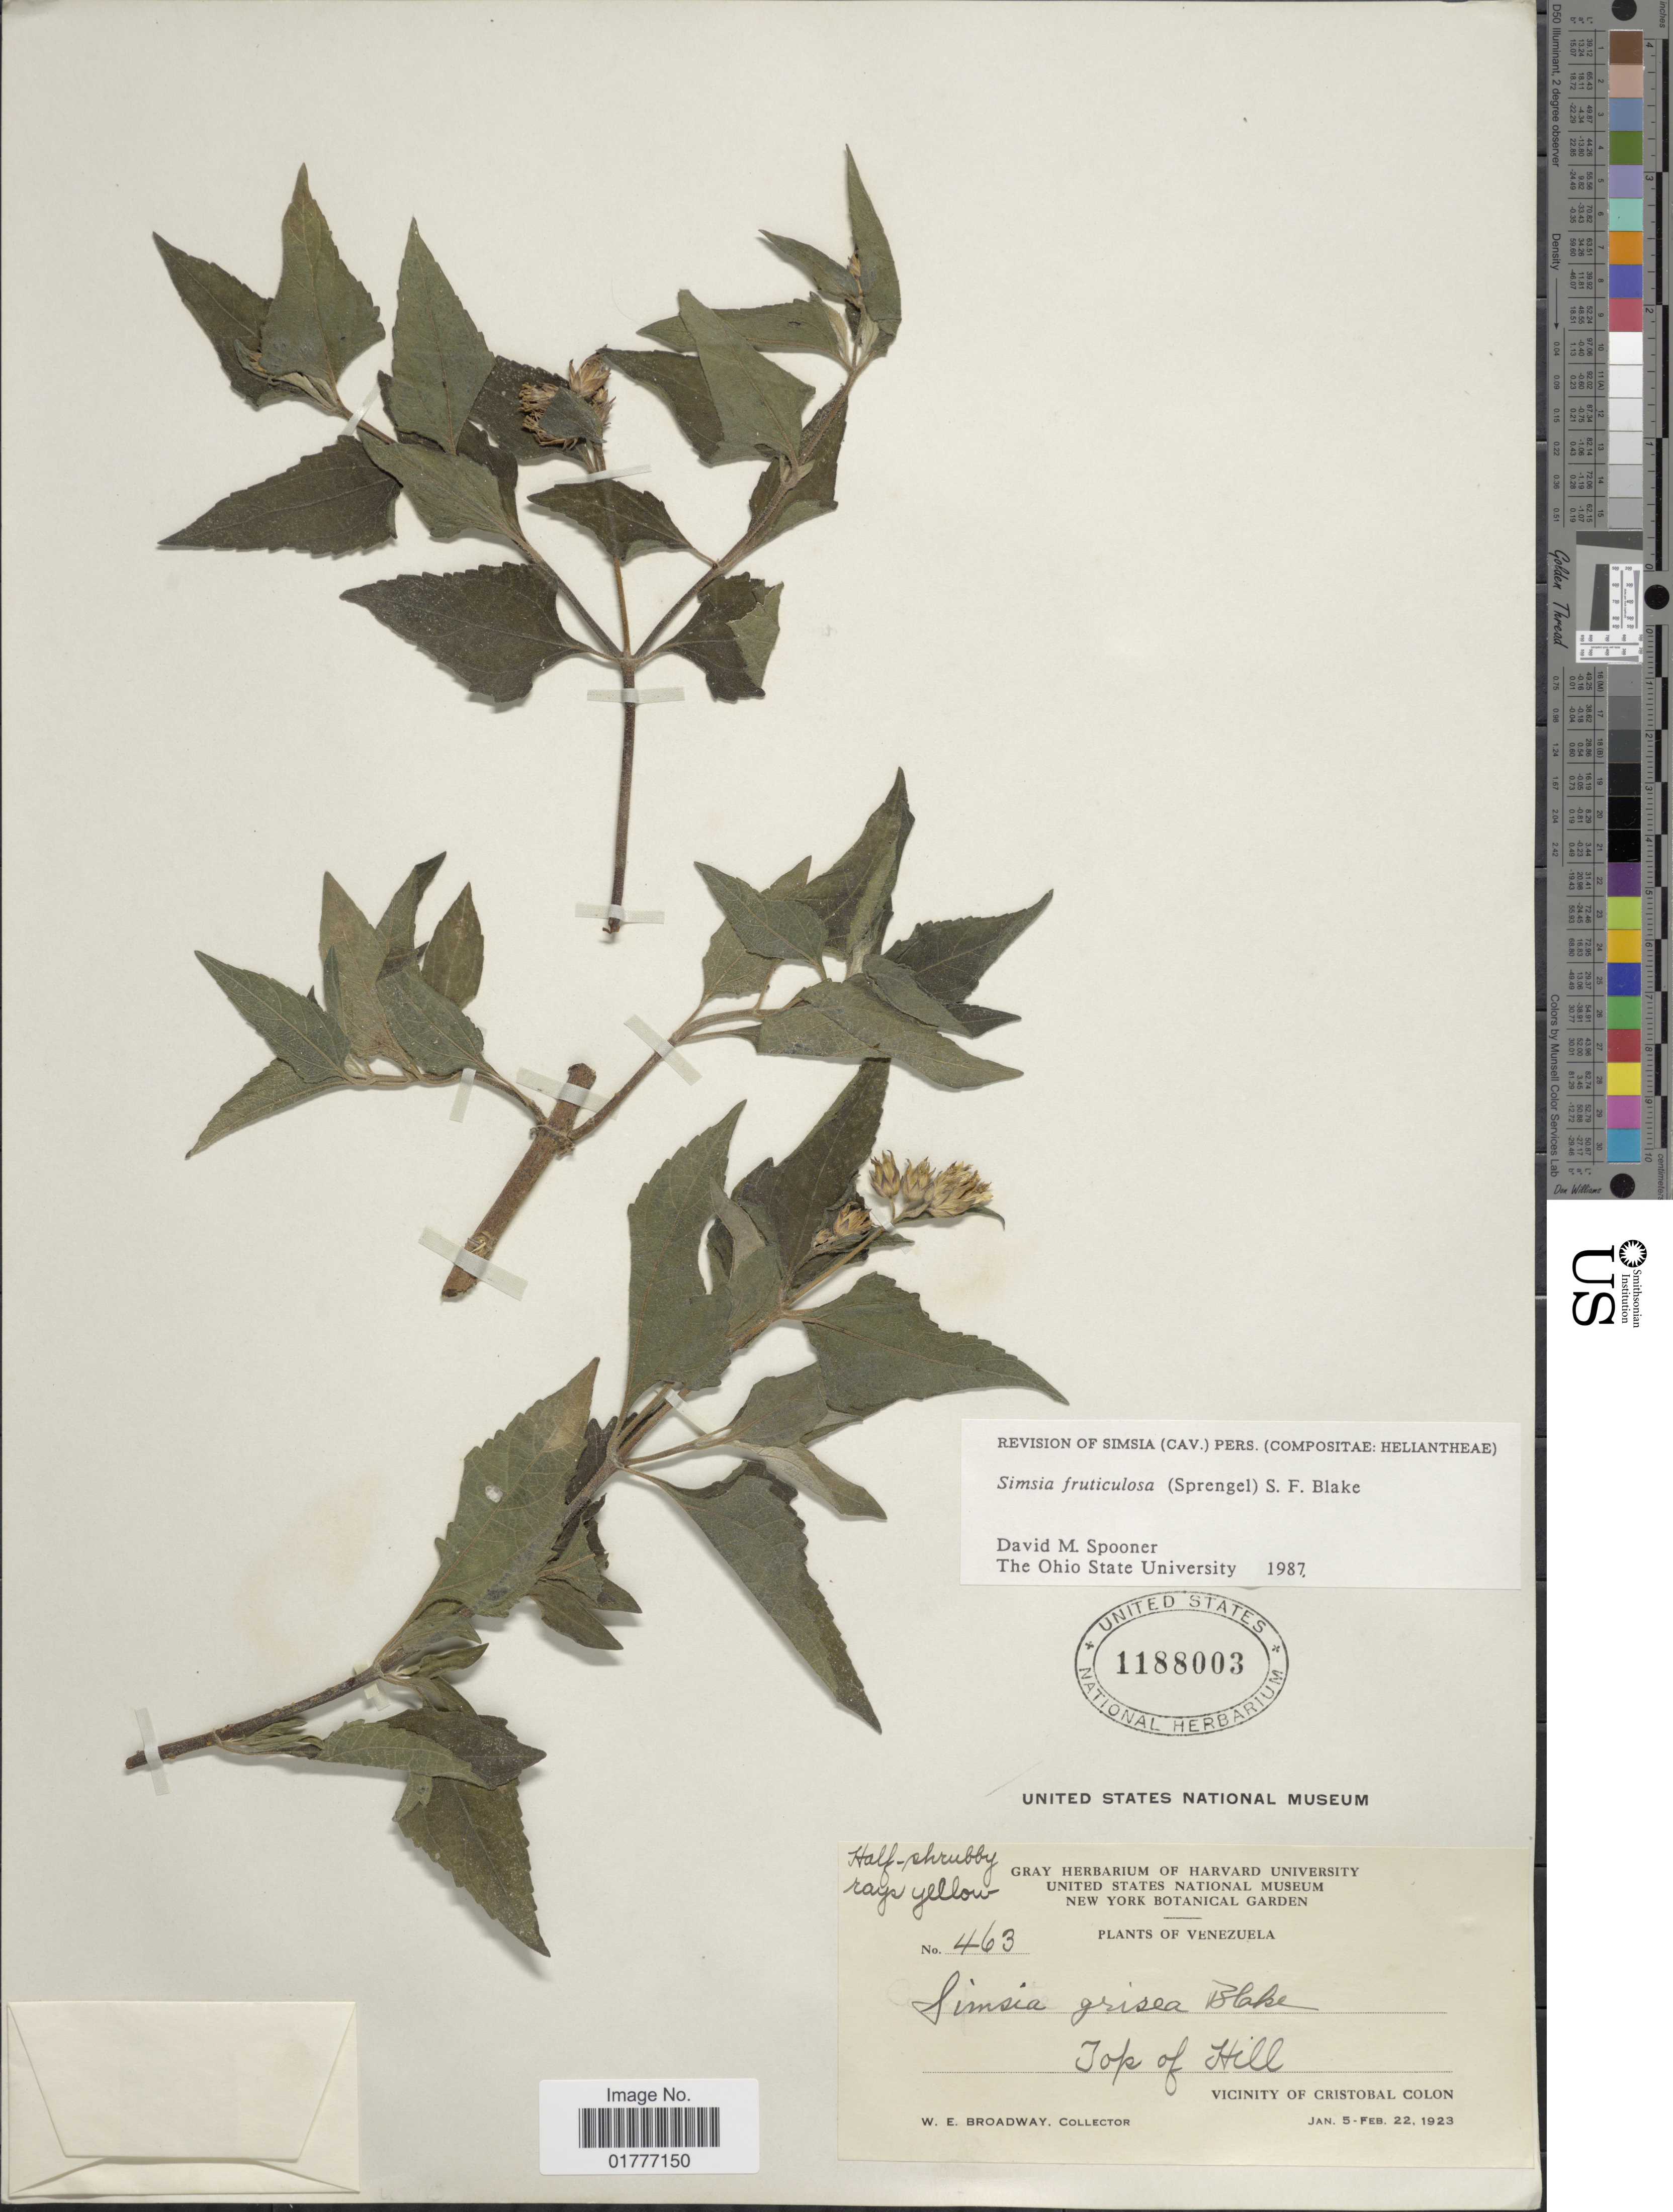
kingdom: Plantae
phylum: Tracheophyta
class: Magnoliopsida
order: Asterales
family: Asteraceae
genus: Simsia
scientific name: Simsia fruticulosa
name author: (Spreng.) S.F. Blake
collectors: W. E. Broadway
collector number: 463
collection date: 1923-01-05/1923-02-22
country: Venezuela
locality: Top of hill. Vicinity of Cristobal Colon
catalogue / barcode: US 1188003